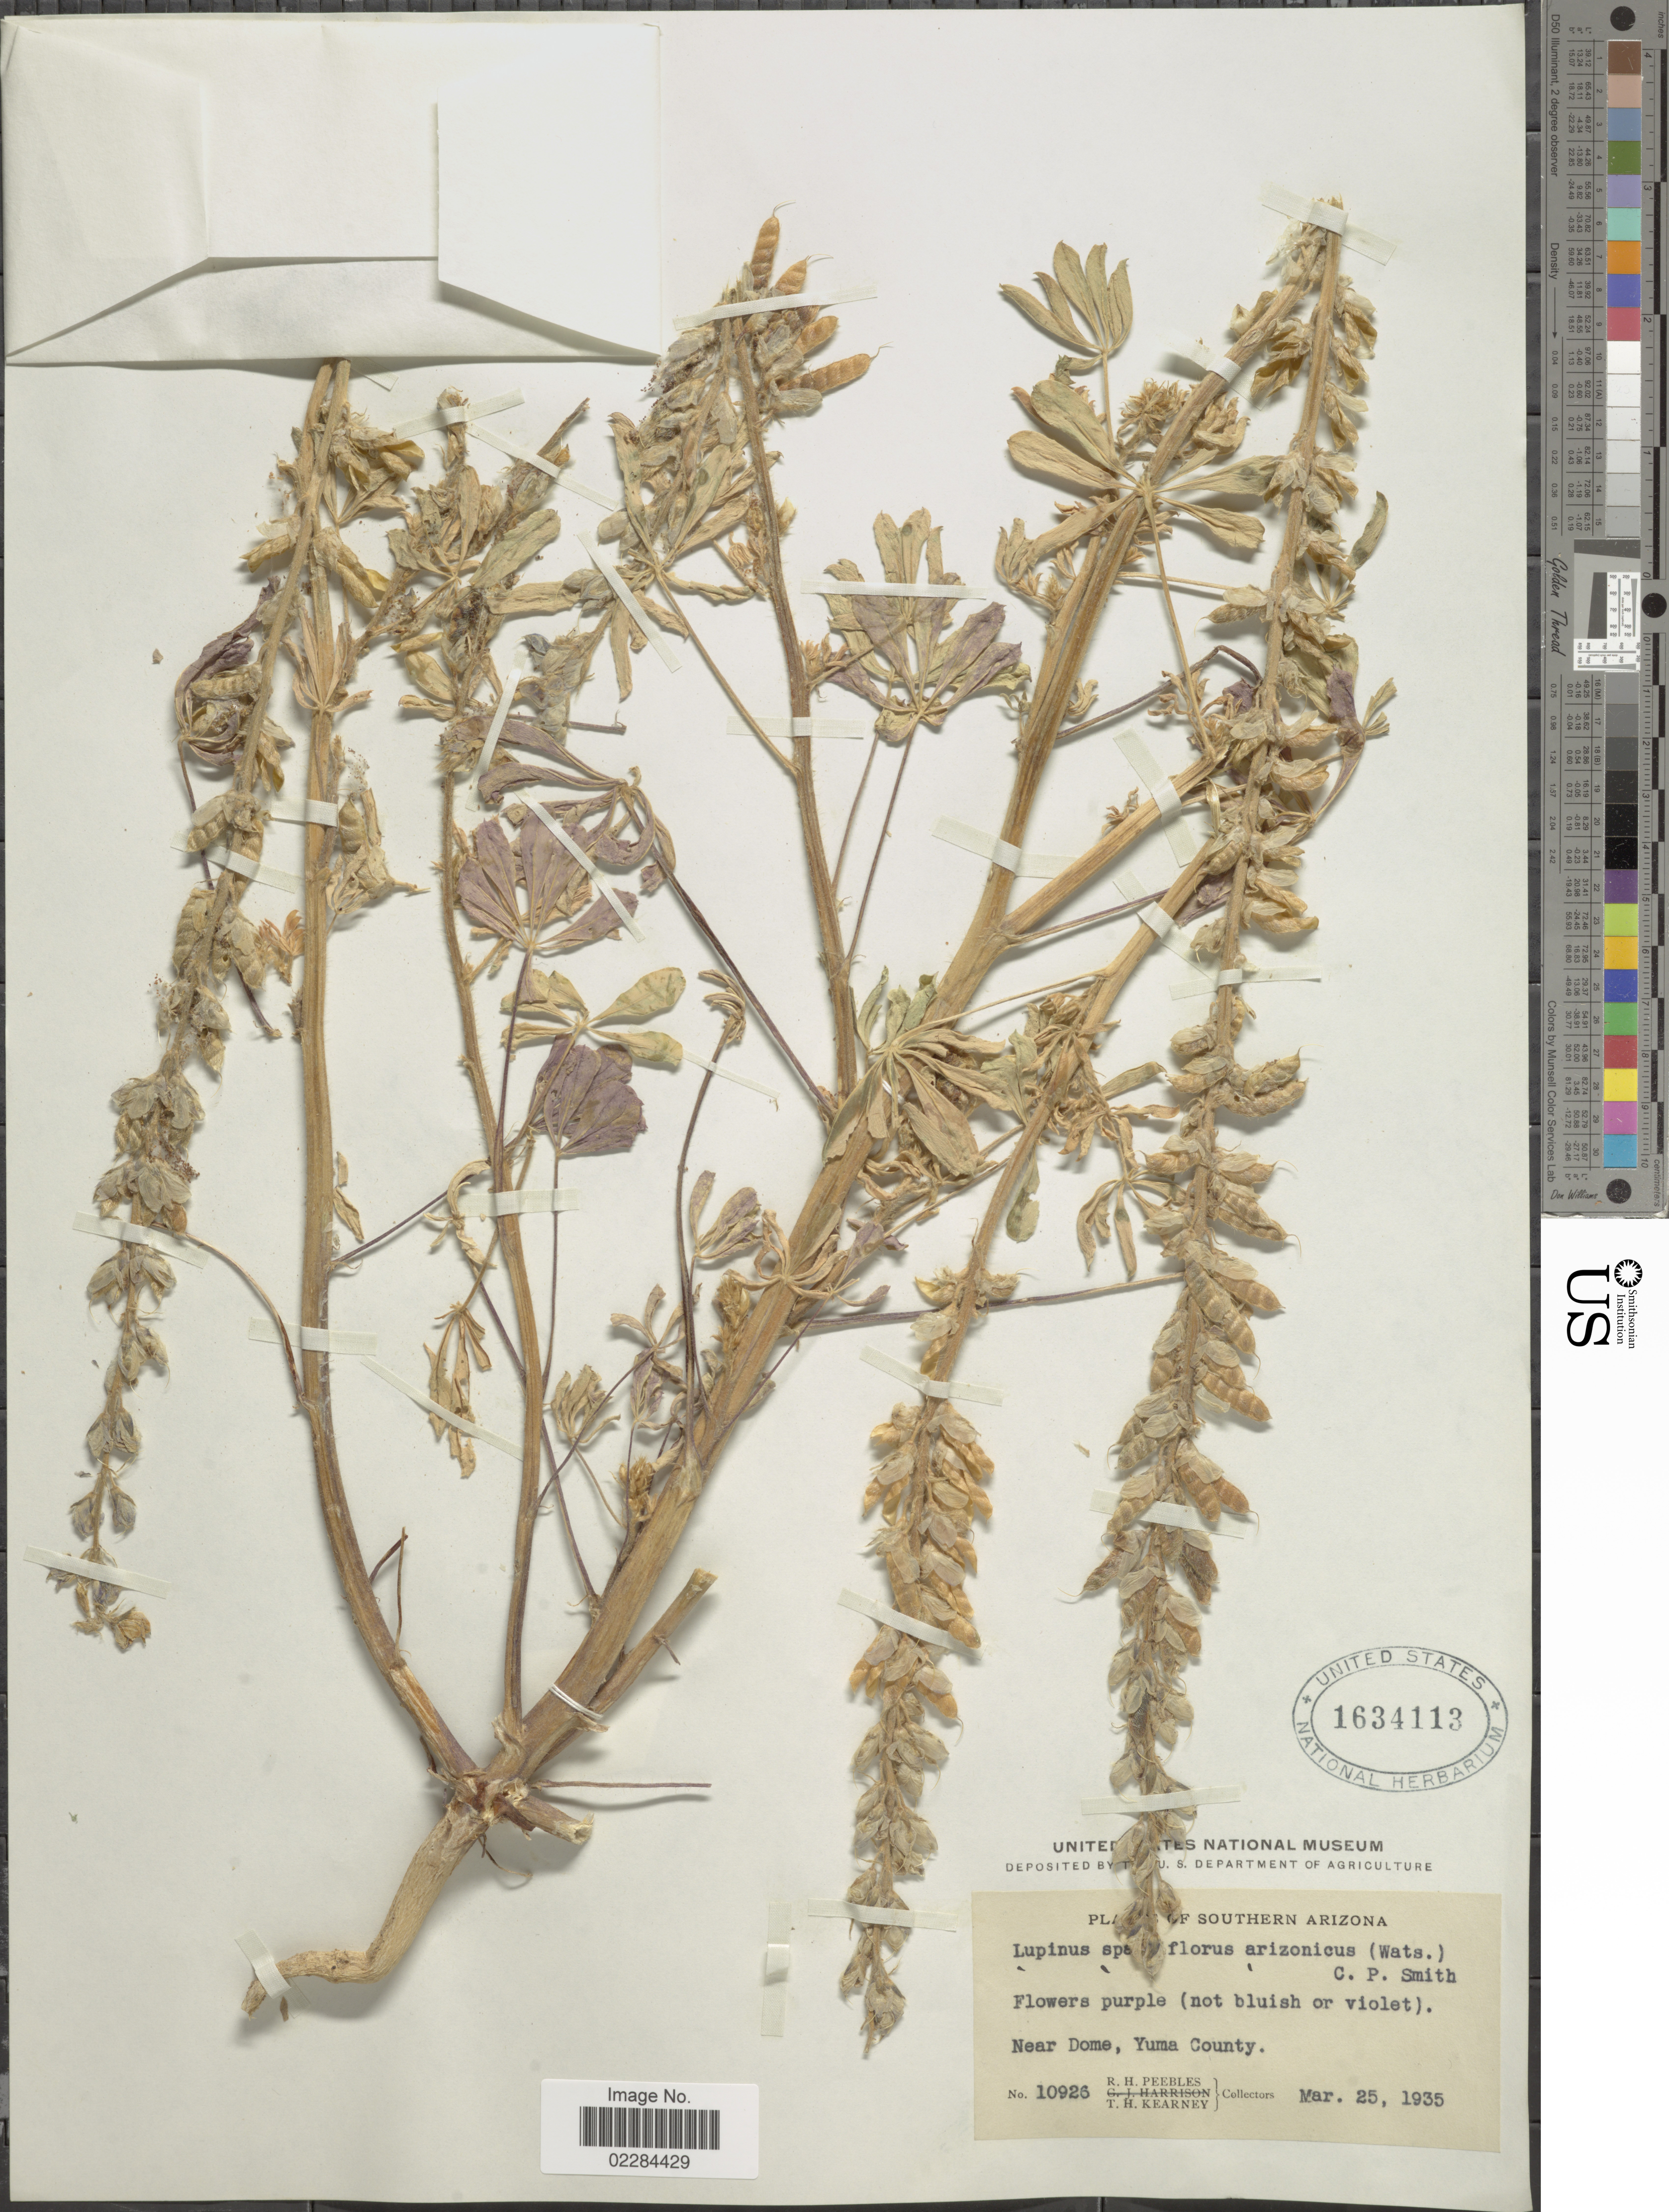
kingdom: Plantae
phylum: Tracheophyta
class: Magnoliopsida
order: Fabales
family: Fabaceae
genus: Lupinus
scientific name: Lupinus arizonicus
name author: (S. Watson) S. Watson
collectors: R. H. Peebles & T. H. Kearney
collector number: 10926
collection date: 1935-03-25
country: United States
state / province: Arizona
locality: Souterhn Arizona. Near Dome, Yuma County.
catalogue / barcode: US 1634113